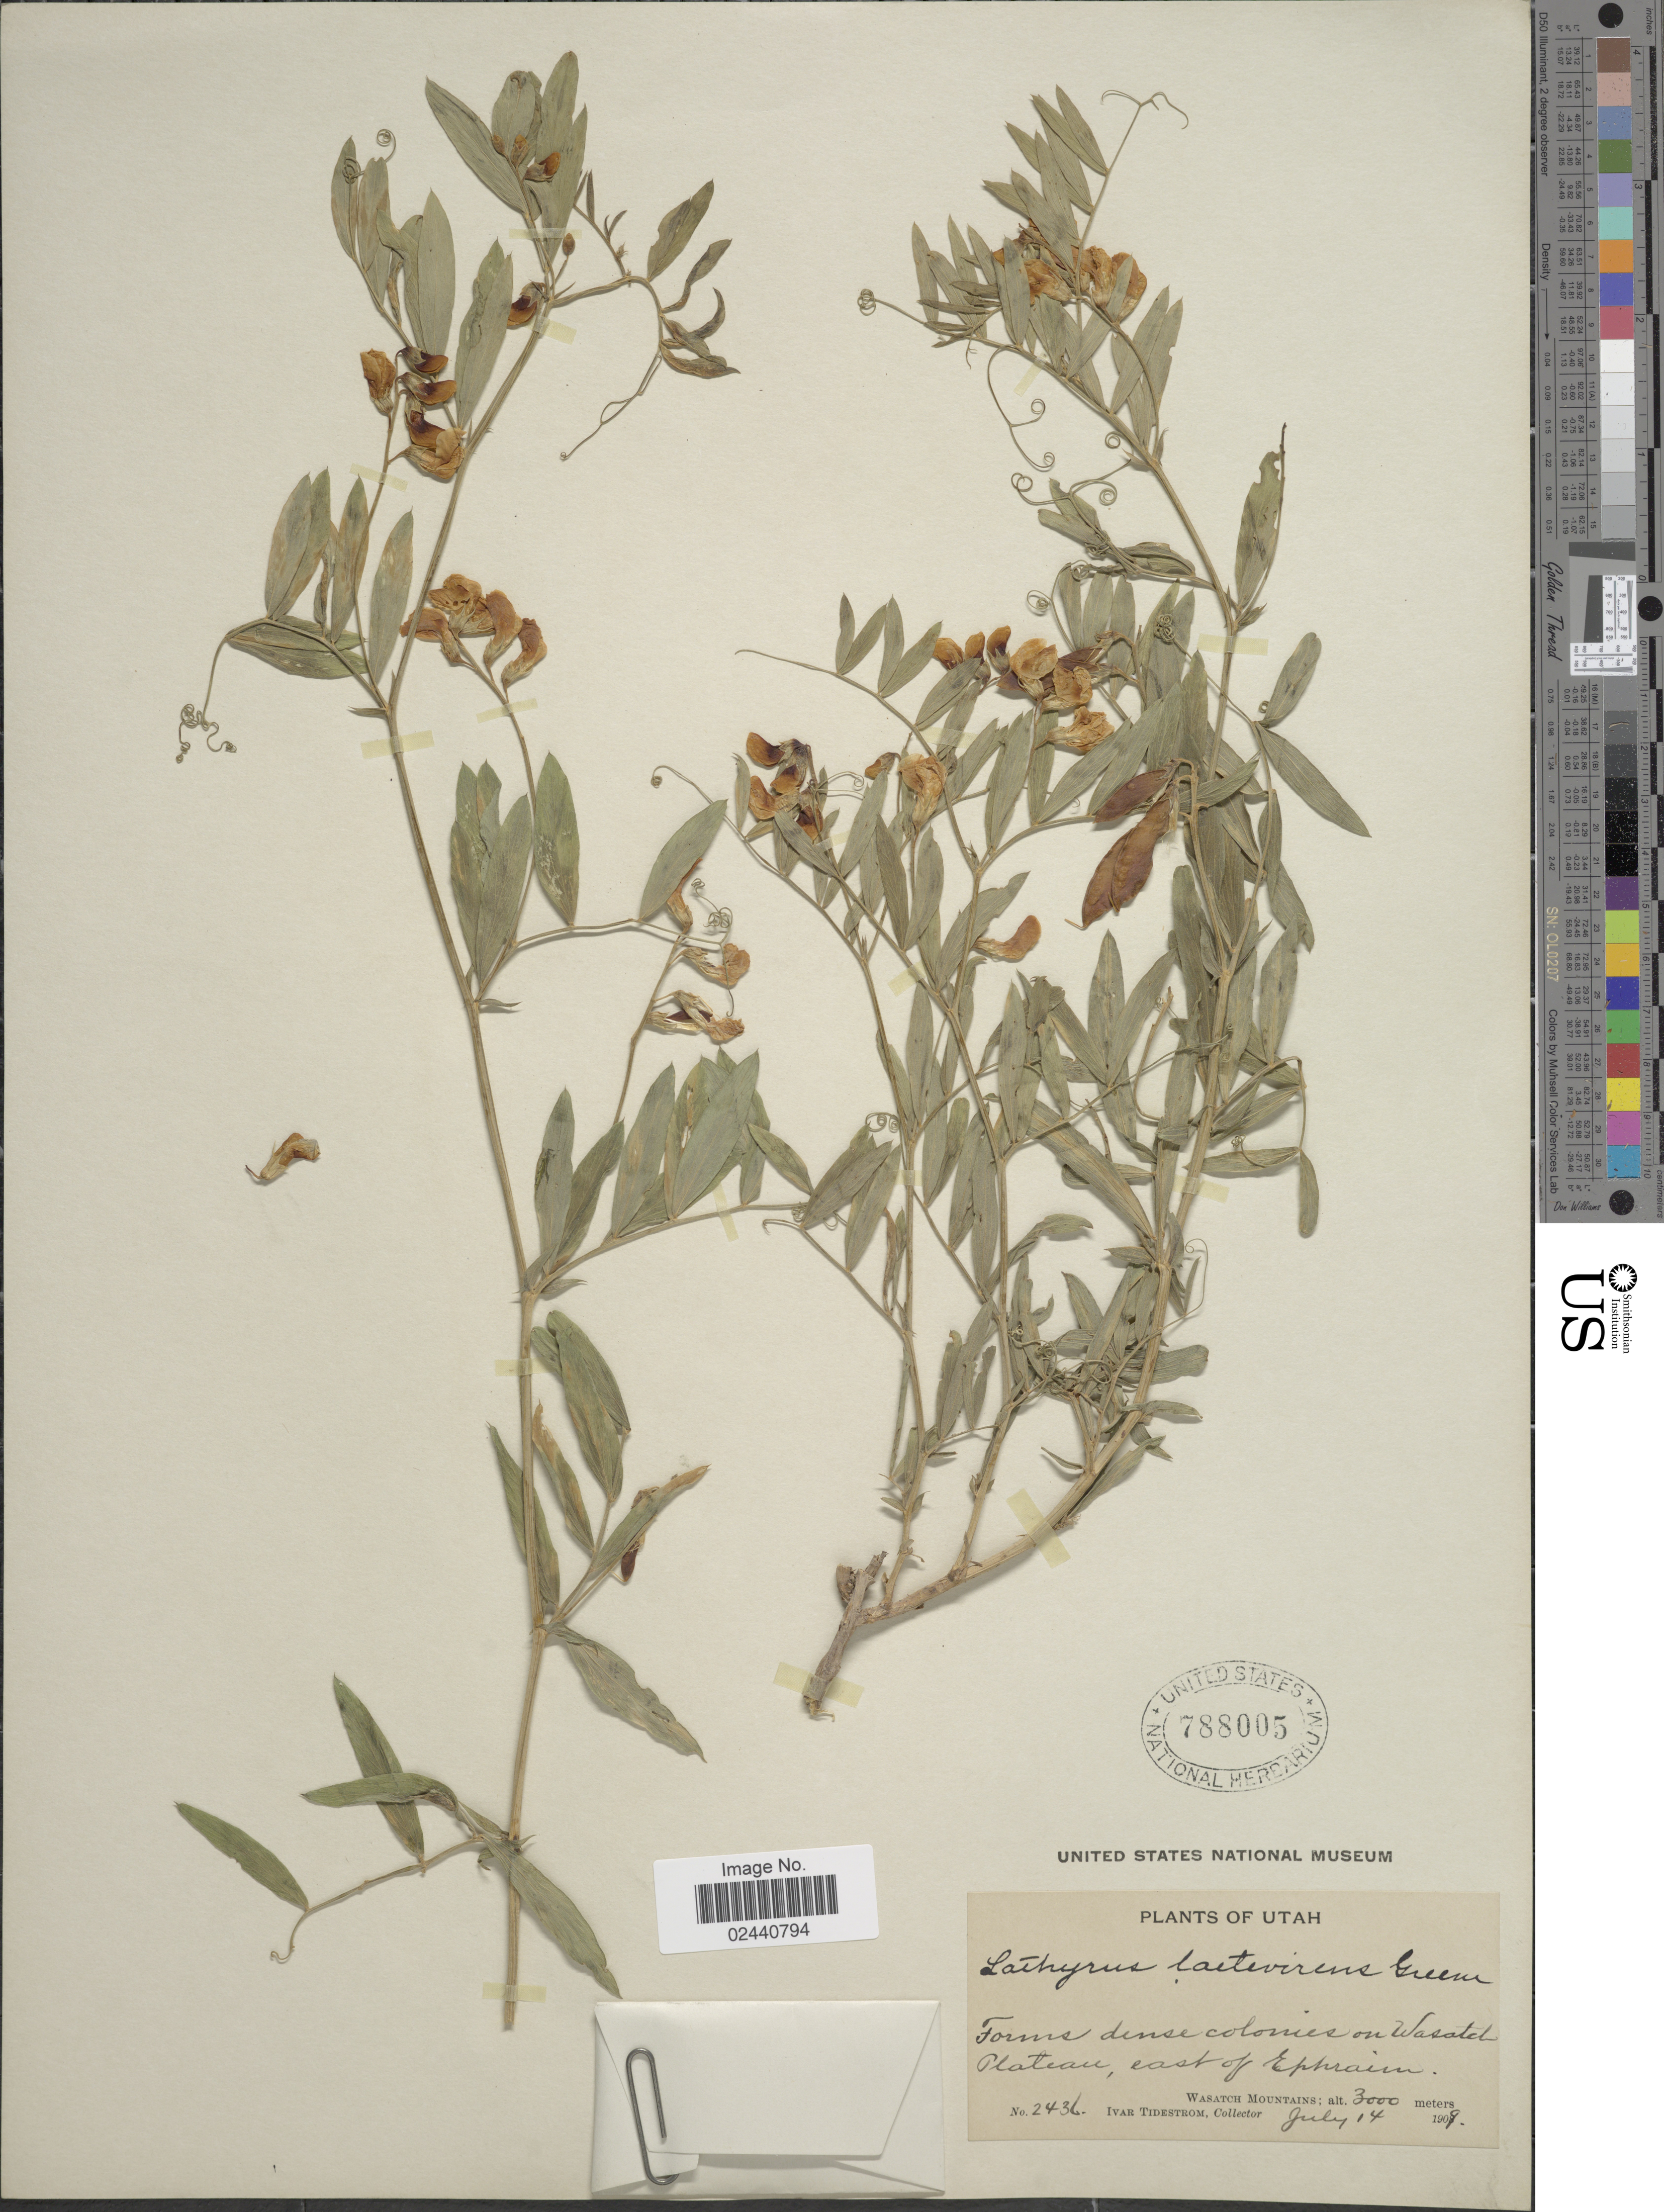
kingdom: Plantae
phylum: Tracheophyta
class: Magnoliopsida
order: Fabales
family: Fabaceae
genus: Lathyrus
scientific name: Lathyrus lanszwertii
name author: Kellogg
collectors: I. F. Tidestrom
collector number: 2436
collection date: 1909-07-14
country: United States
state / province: Utah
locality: On Wasatch Plateau, east of Ephraim, Wasatch Mountains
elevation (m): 3000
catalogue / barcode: US 788005